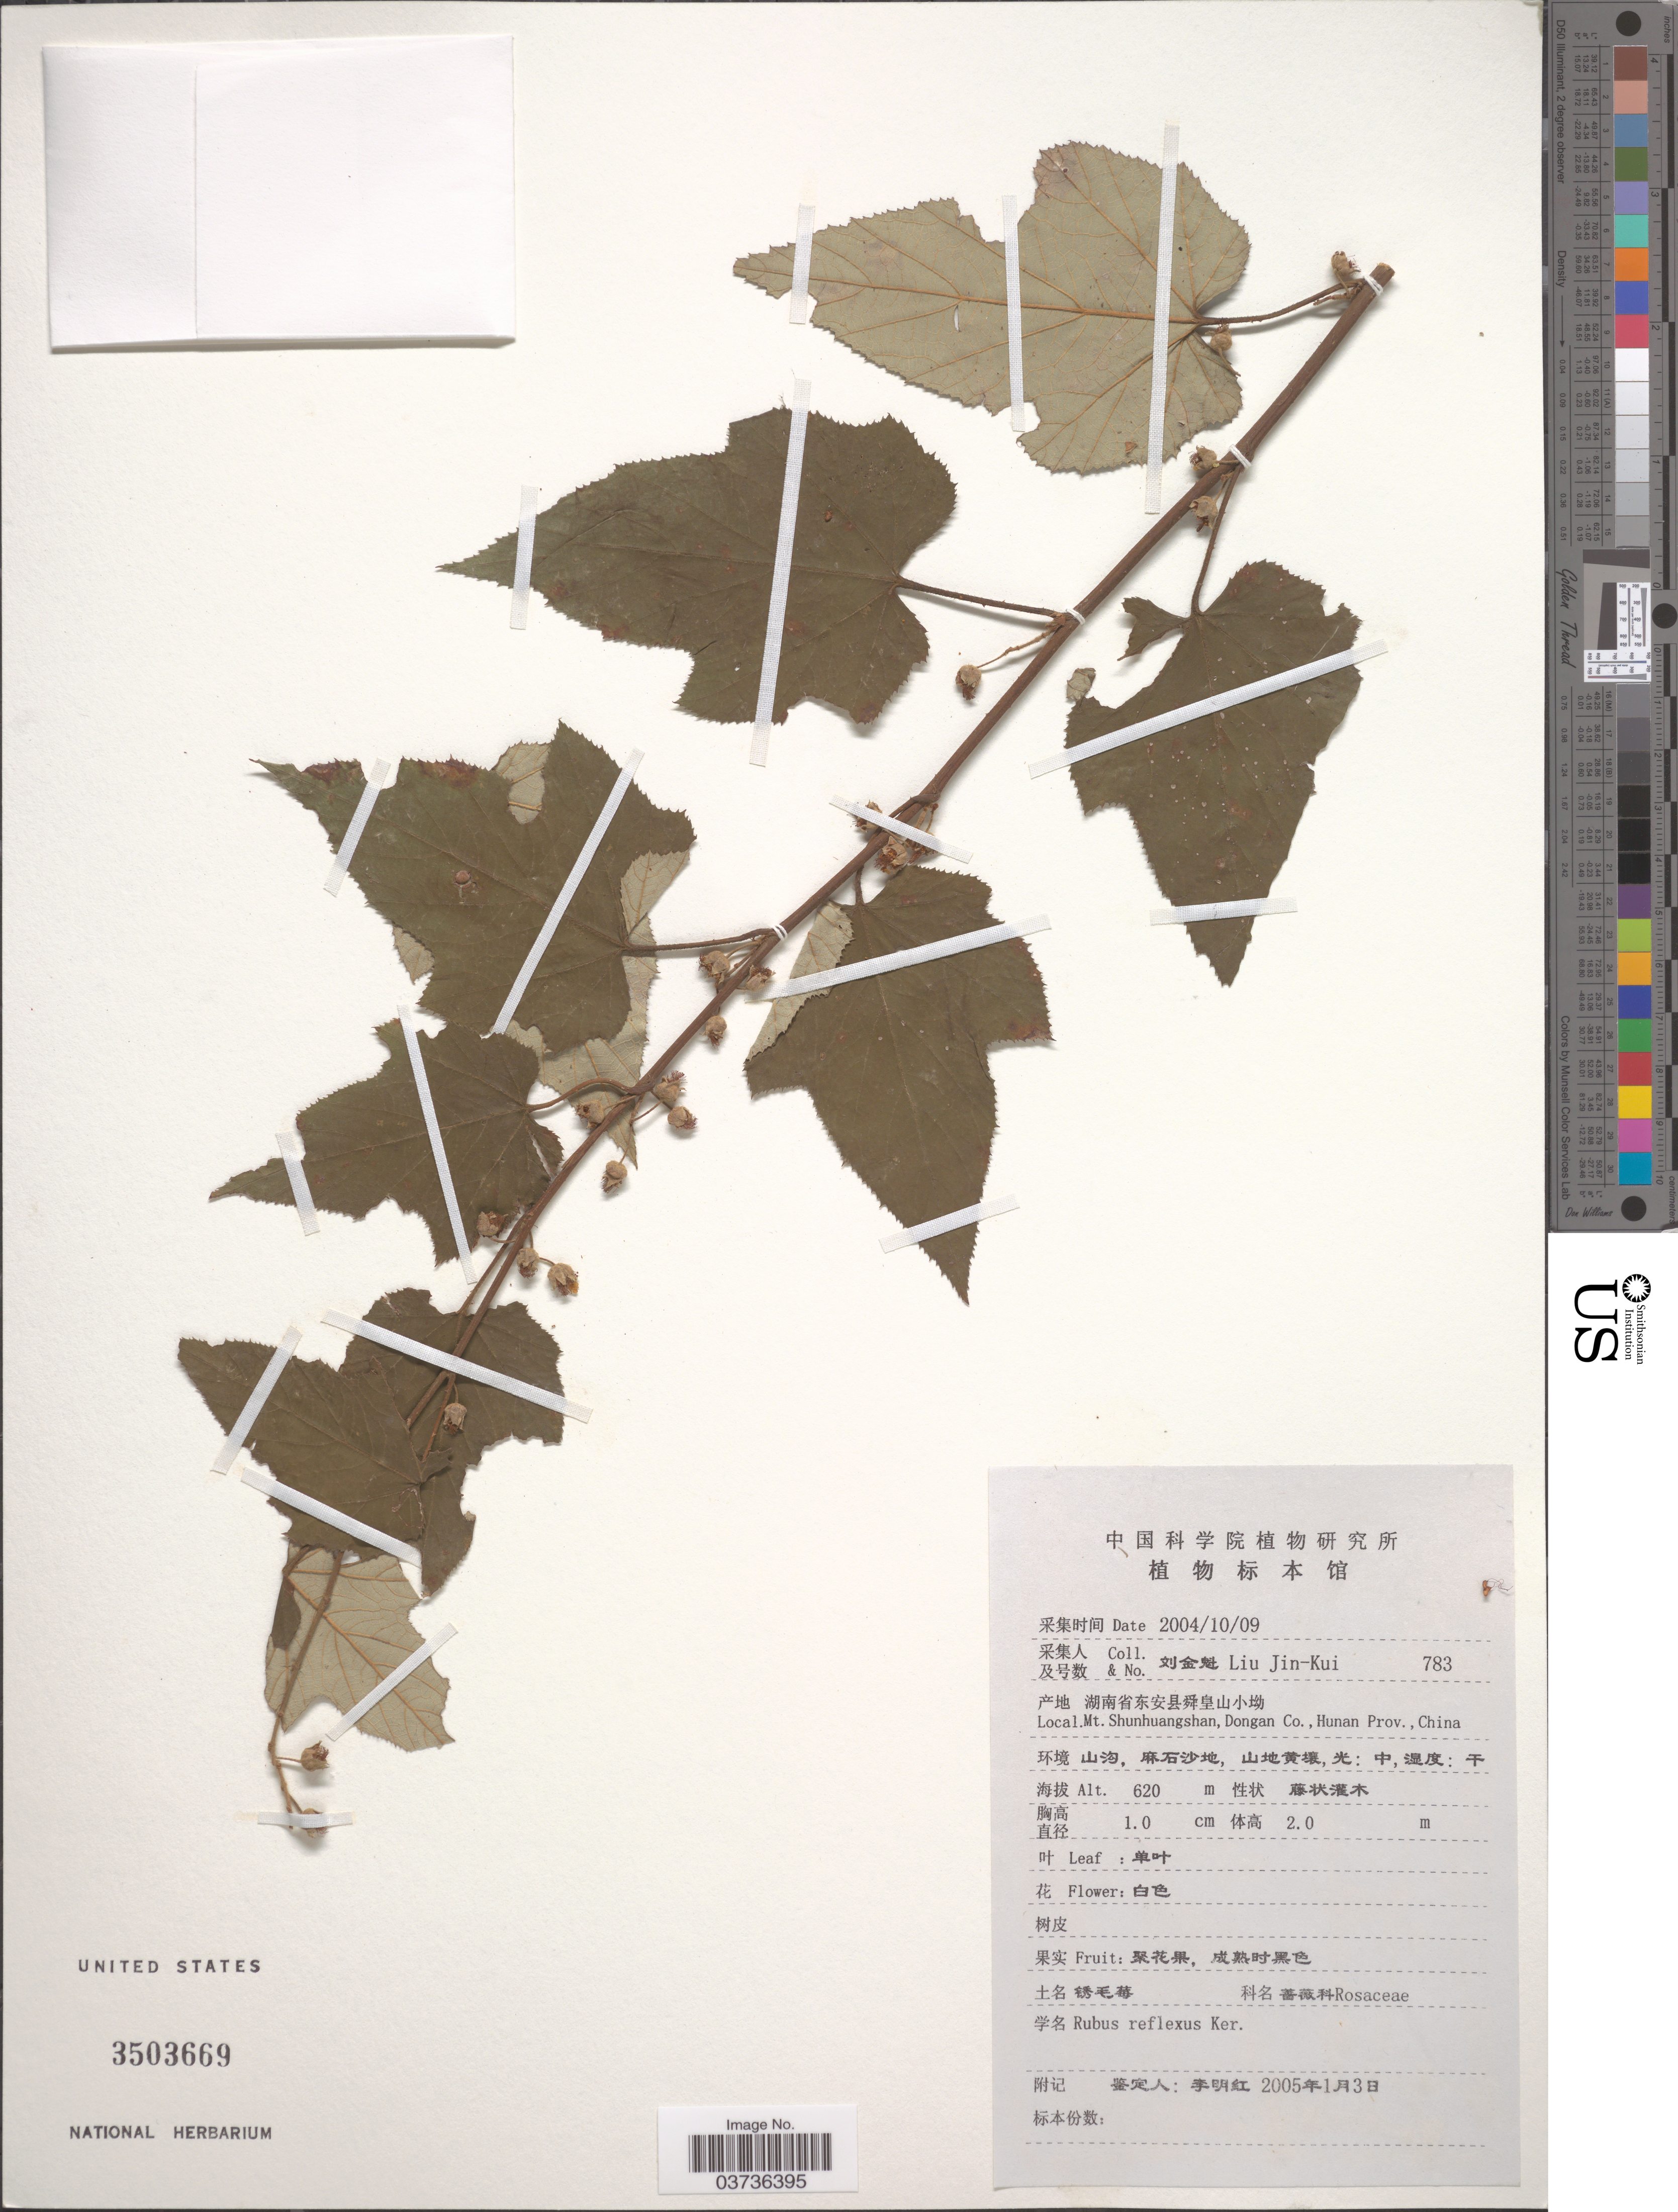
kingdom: Plantae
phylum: Tracheophyta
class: Magnoliopsida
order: Rosales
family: Rosaceae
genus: Rubus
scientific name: Rubus reflexus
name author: Ker Gawl.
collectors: Liu Jin-Kui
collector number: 783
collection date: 2004-10-09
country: China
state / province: Hunan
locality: Mt. Shunhuangshan, Dongan Co.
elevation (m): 620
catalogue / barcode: US 3503669